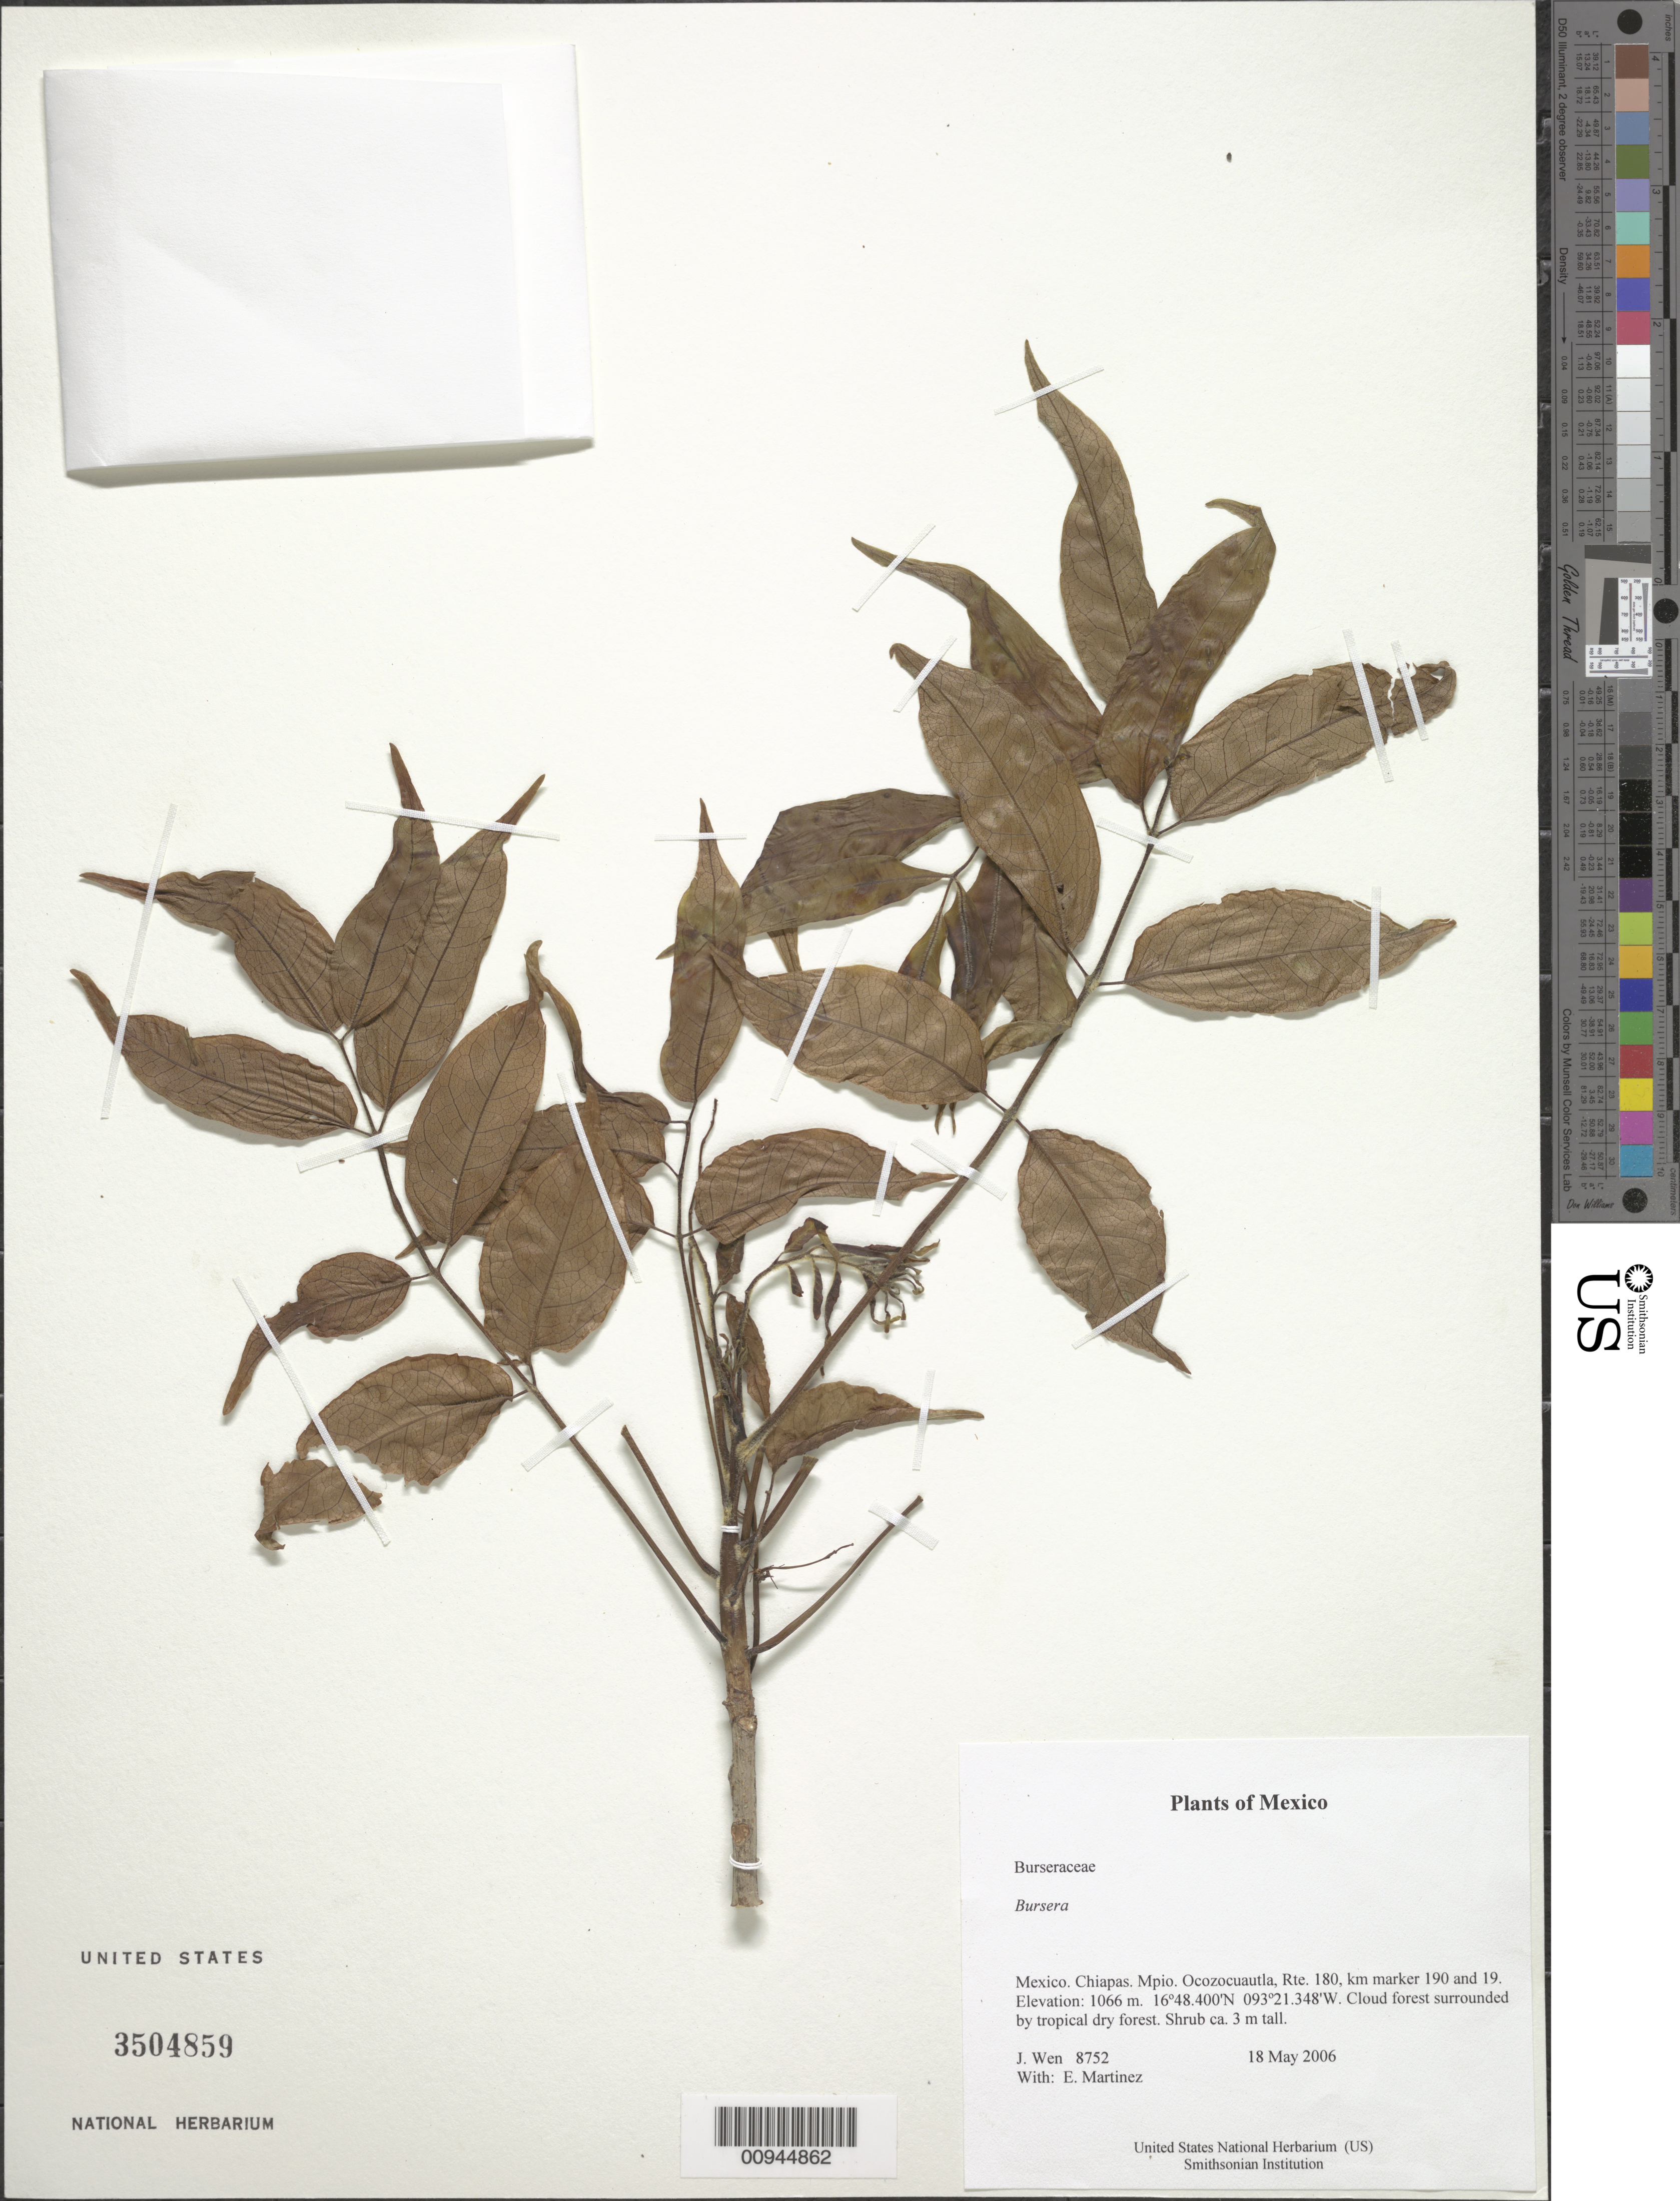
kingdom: Plantae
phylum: Tracheophyta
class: Magnoliopsida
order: Sapindales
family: Burseraceae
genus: Bursera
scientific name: Bursera sp.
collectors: J. Wen & E. Martínez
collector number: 8752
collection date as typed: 18 May 2006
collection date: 2006-05-18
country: Mexico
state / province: Chiapas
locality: Mpio. Ocozocuautla, Rte. 180, km marker 190 and 19.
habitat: Cloud forest surrounded by tropical dry forest.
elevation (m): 1066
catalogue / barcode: US 3504859